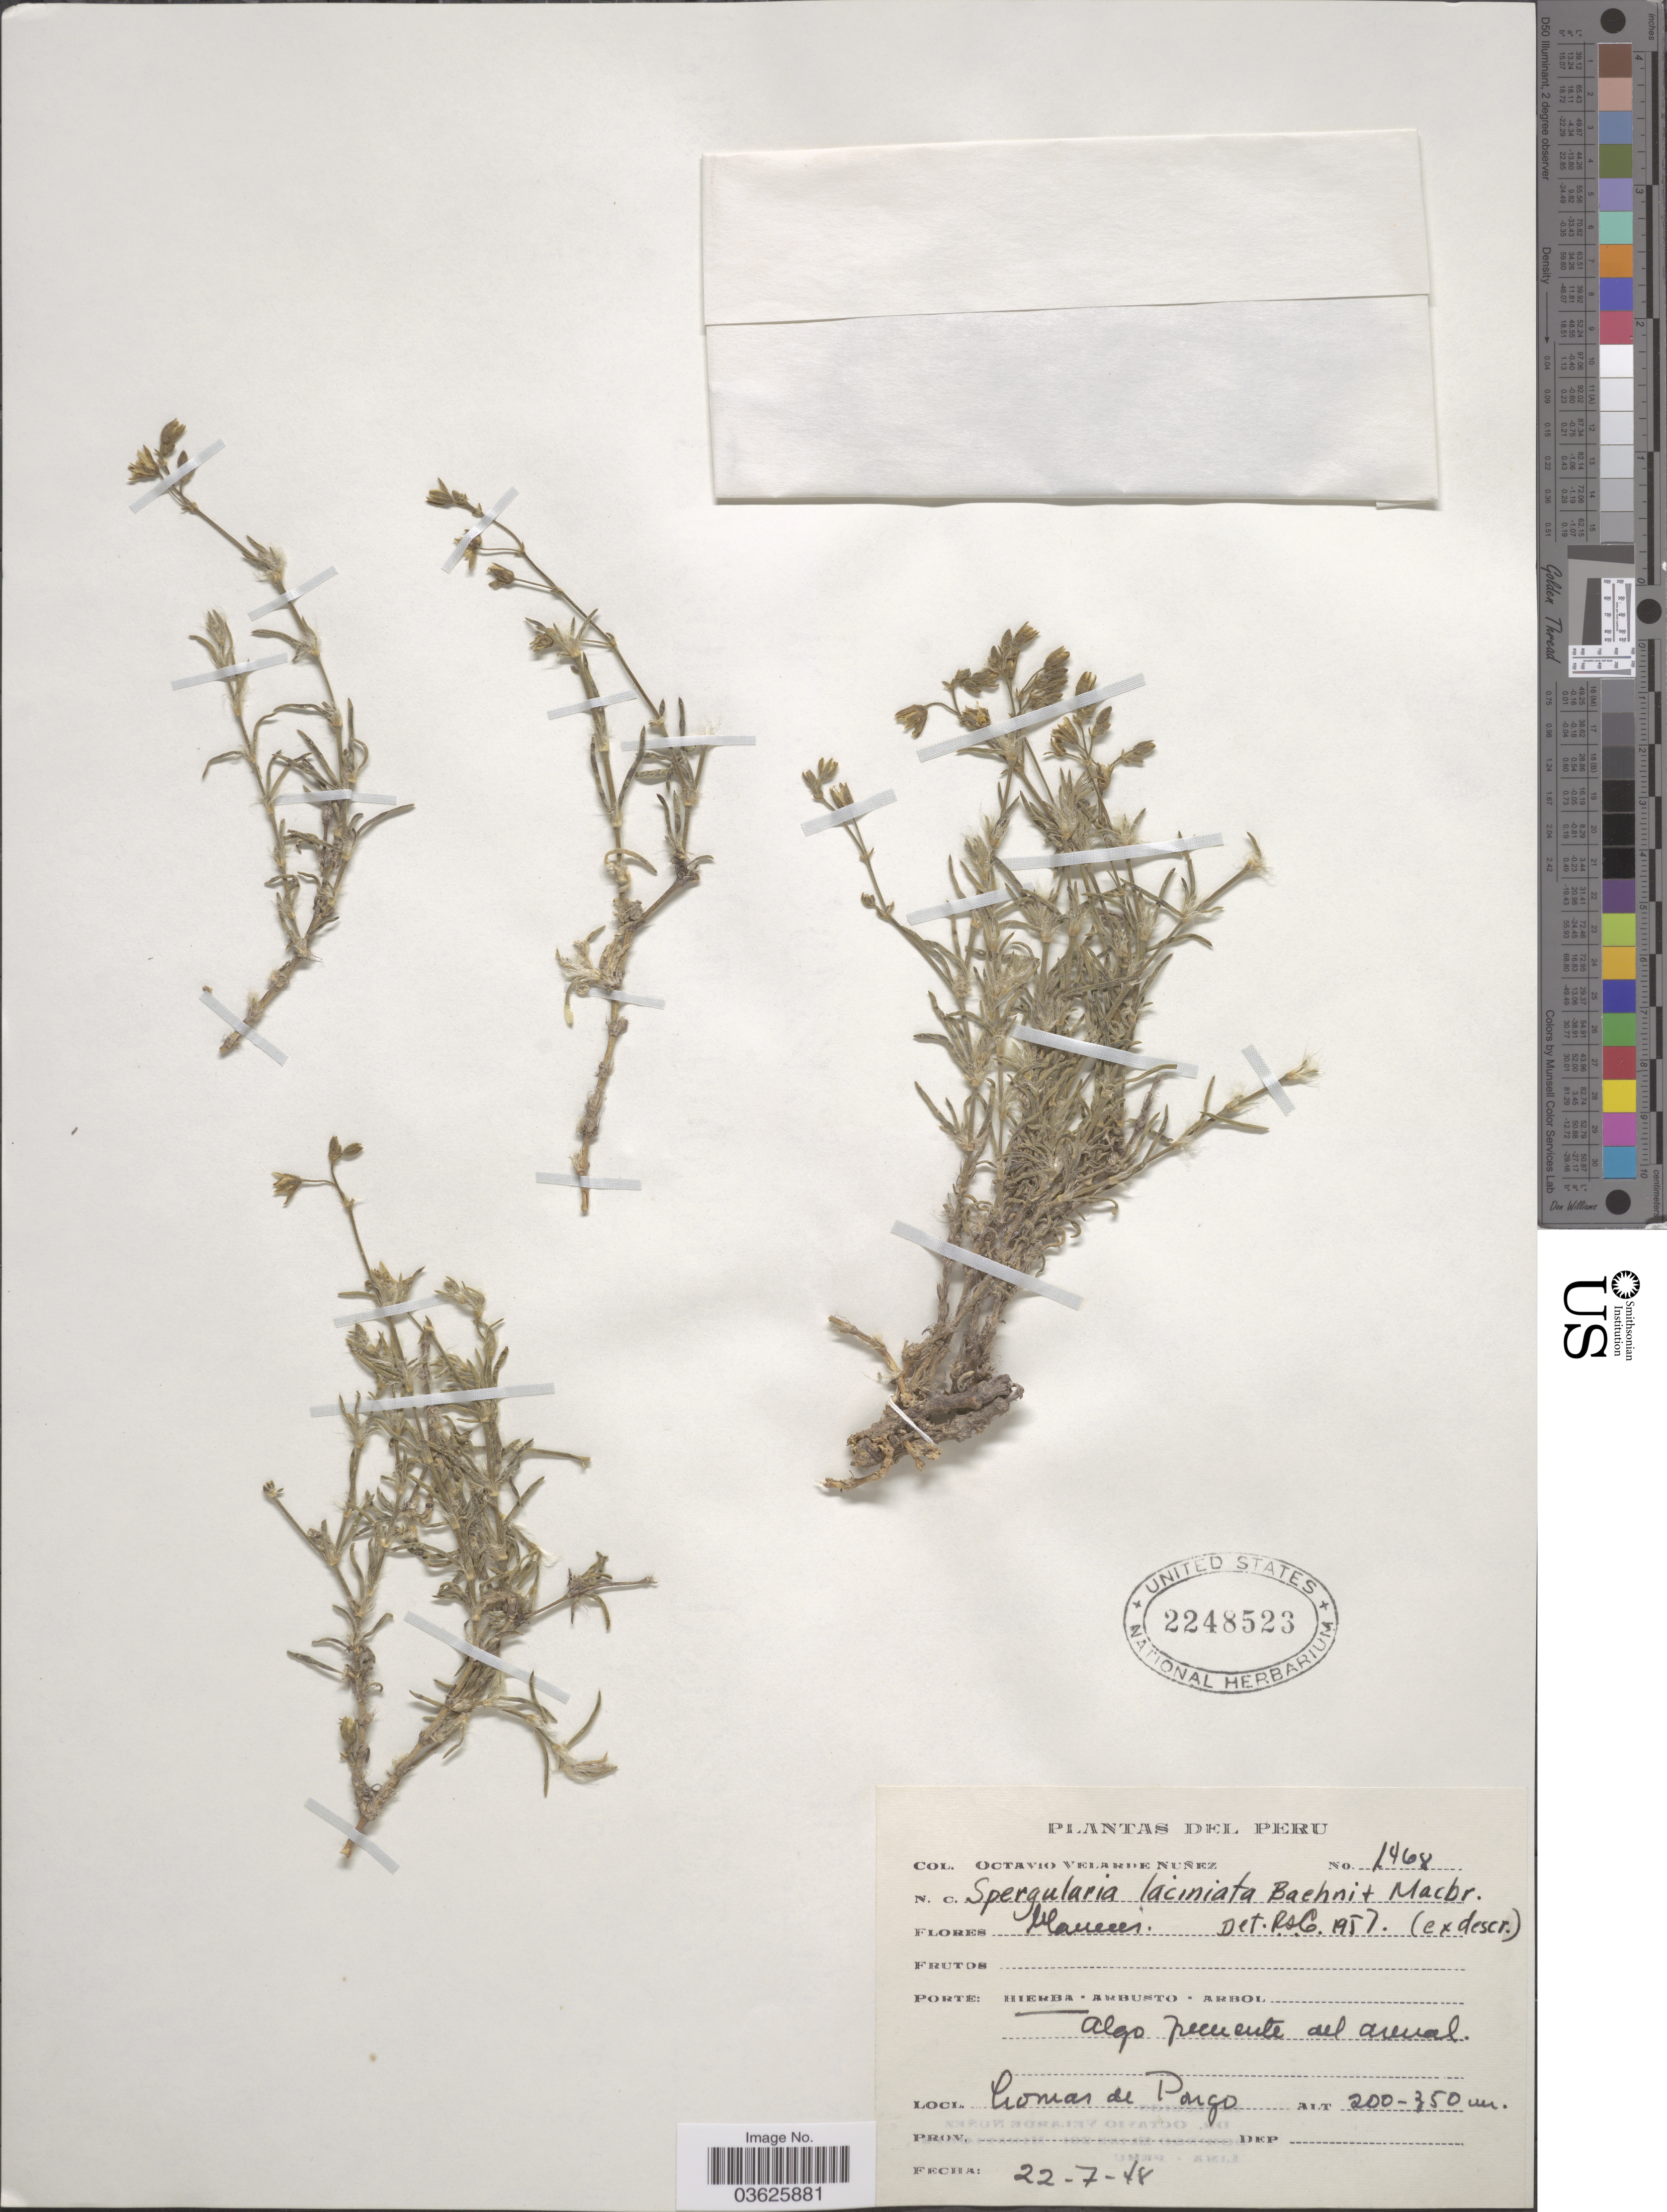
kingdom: Plantae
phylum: Tracheophyta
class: Magnoliopsida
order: Caryophyllales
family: Caryophyllaceae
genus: Spergularia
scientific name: Spergularia laciniata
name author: Baehni & J.F. Macbr.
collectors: O. Velarde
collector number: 1468*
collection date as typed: Transcribed d/m/y: 22/7/48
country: Peru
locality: Lomas de Pongo.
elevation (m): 200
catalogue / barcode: US 2248523